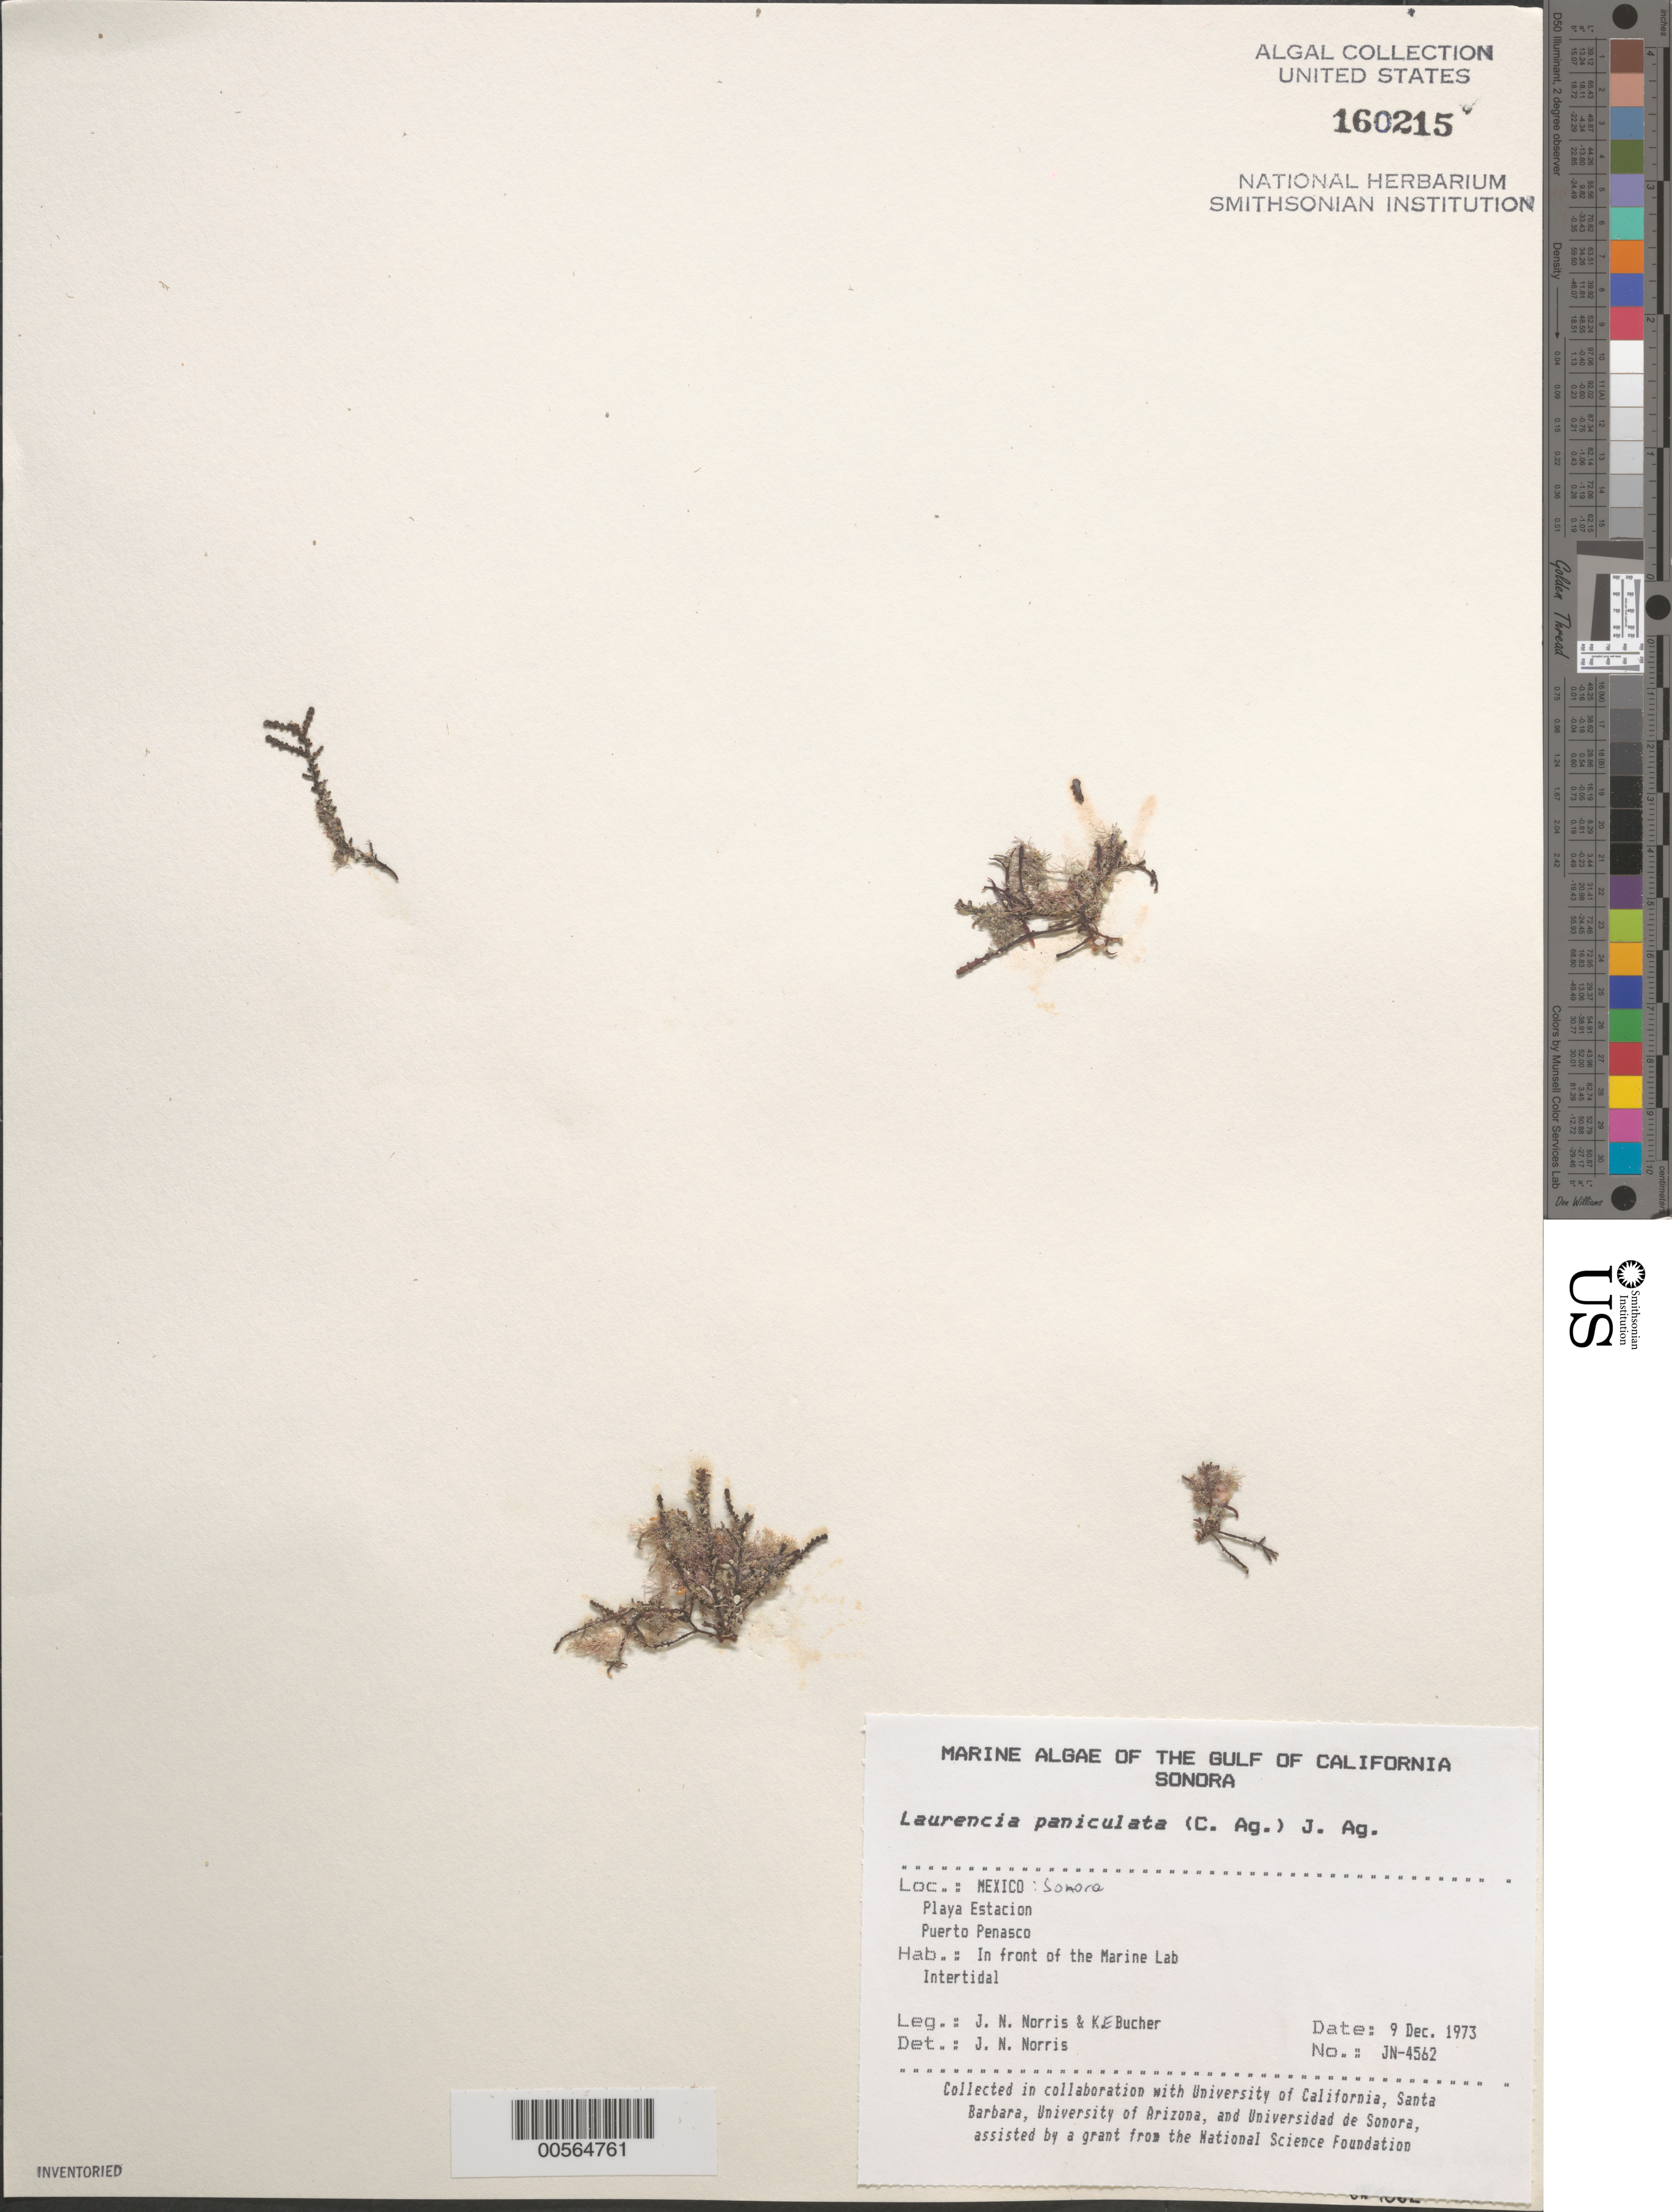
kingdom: Plantae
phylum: Rhodophyta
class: Florideophyceae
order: Ceramiales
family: Rhodomelaceae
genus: Palisada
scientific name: Palisada thuyoides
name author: (Kützing) Cassano et al.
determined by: Algae name updating Project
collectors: J. N. Norris & K. E. Bucher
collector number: JN-4562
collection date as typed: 09 Dec 1973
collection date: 1973-12-09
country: Mexico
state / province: Sonora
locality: Playa Estacion, Puerto Penasco, marine station shore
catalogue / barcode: US 160215